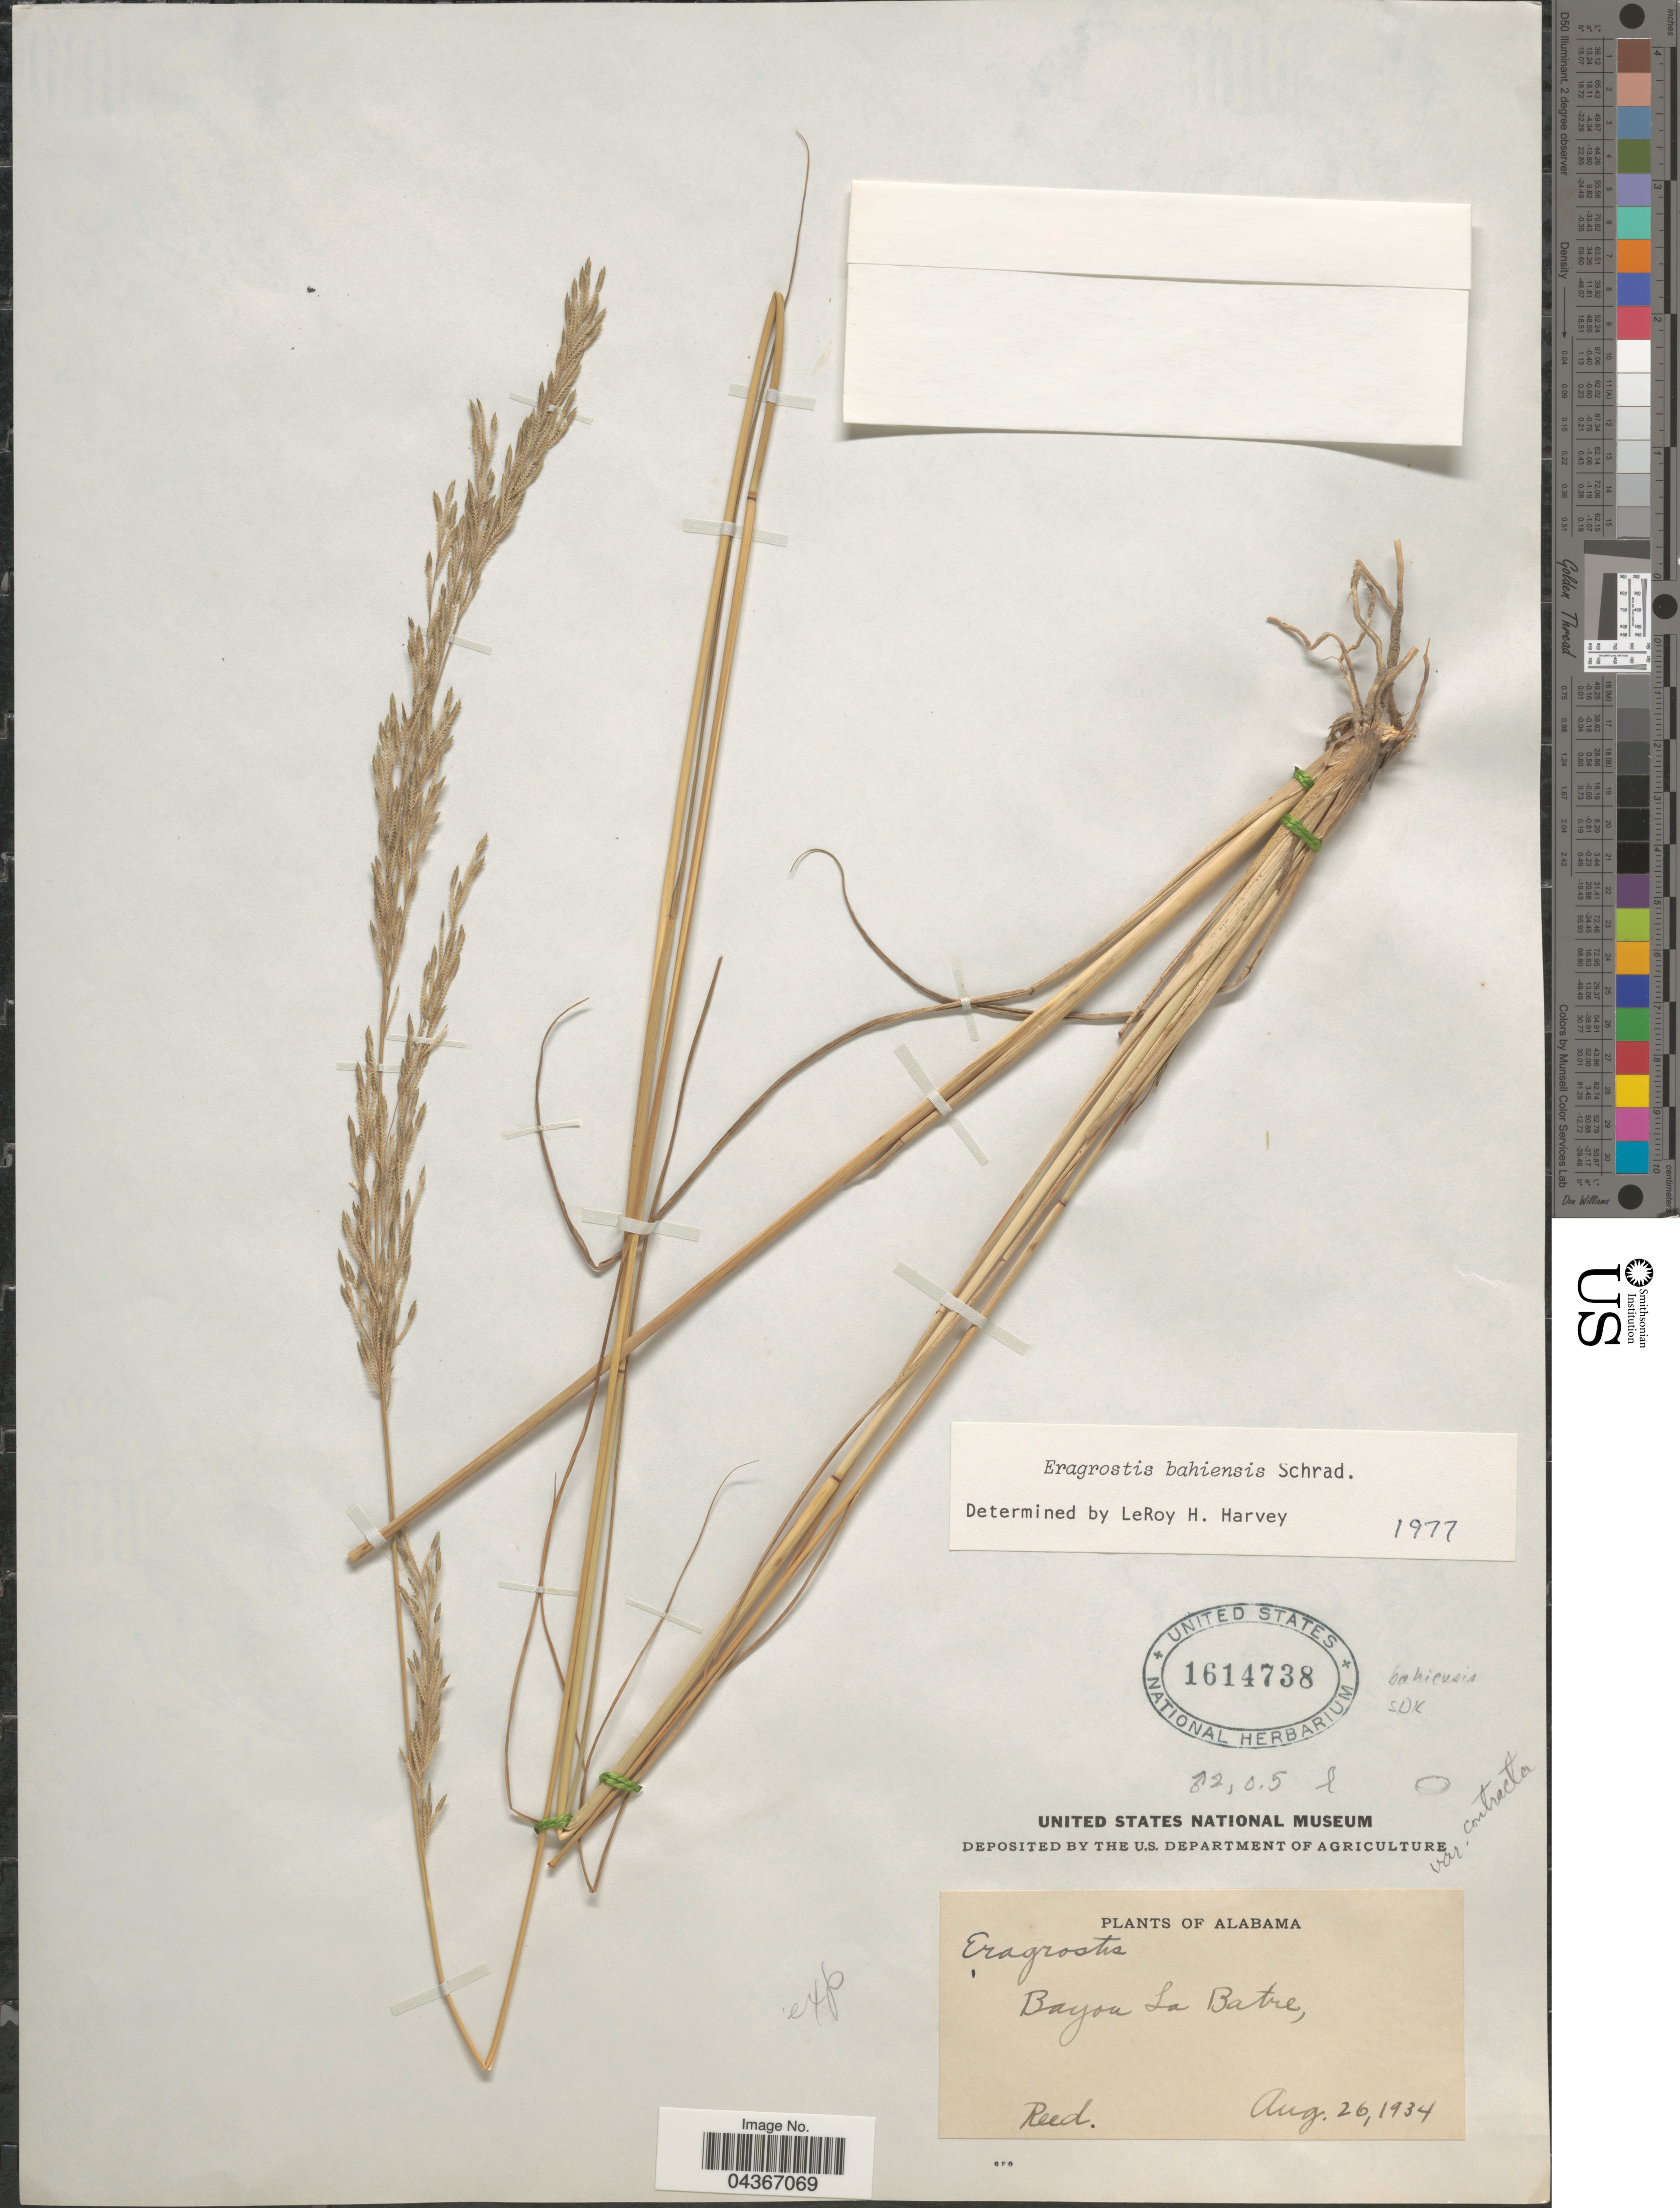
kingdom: Plantae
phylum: Tracheophyta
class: Liliopsida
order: Poales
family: Poaceae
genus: Eragrostis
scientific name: Eragrostis bahiensis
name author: Schrad. ex Schult.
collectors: -. Reed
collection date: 1934-08-26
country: United States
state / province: Alabama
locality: Bayou La Batre.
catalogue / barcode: US 1614738